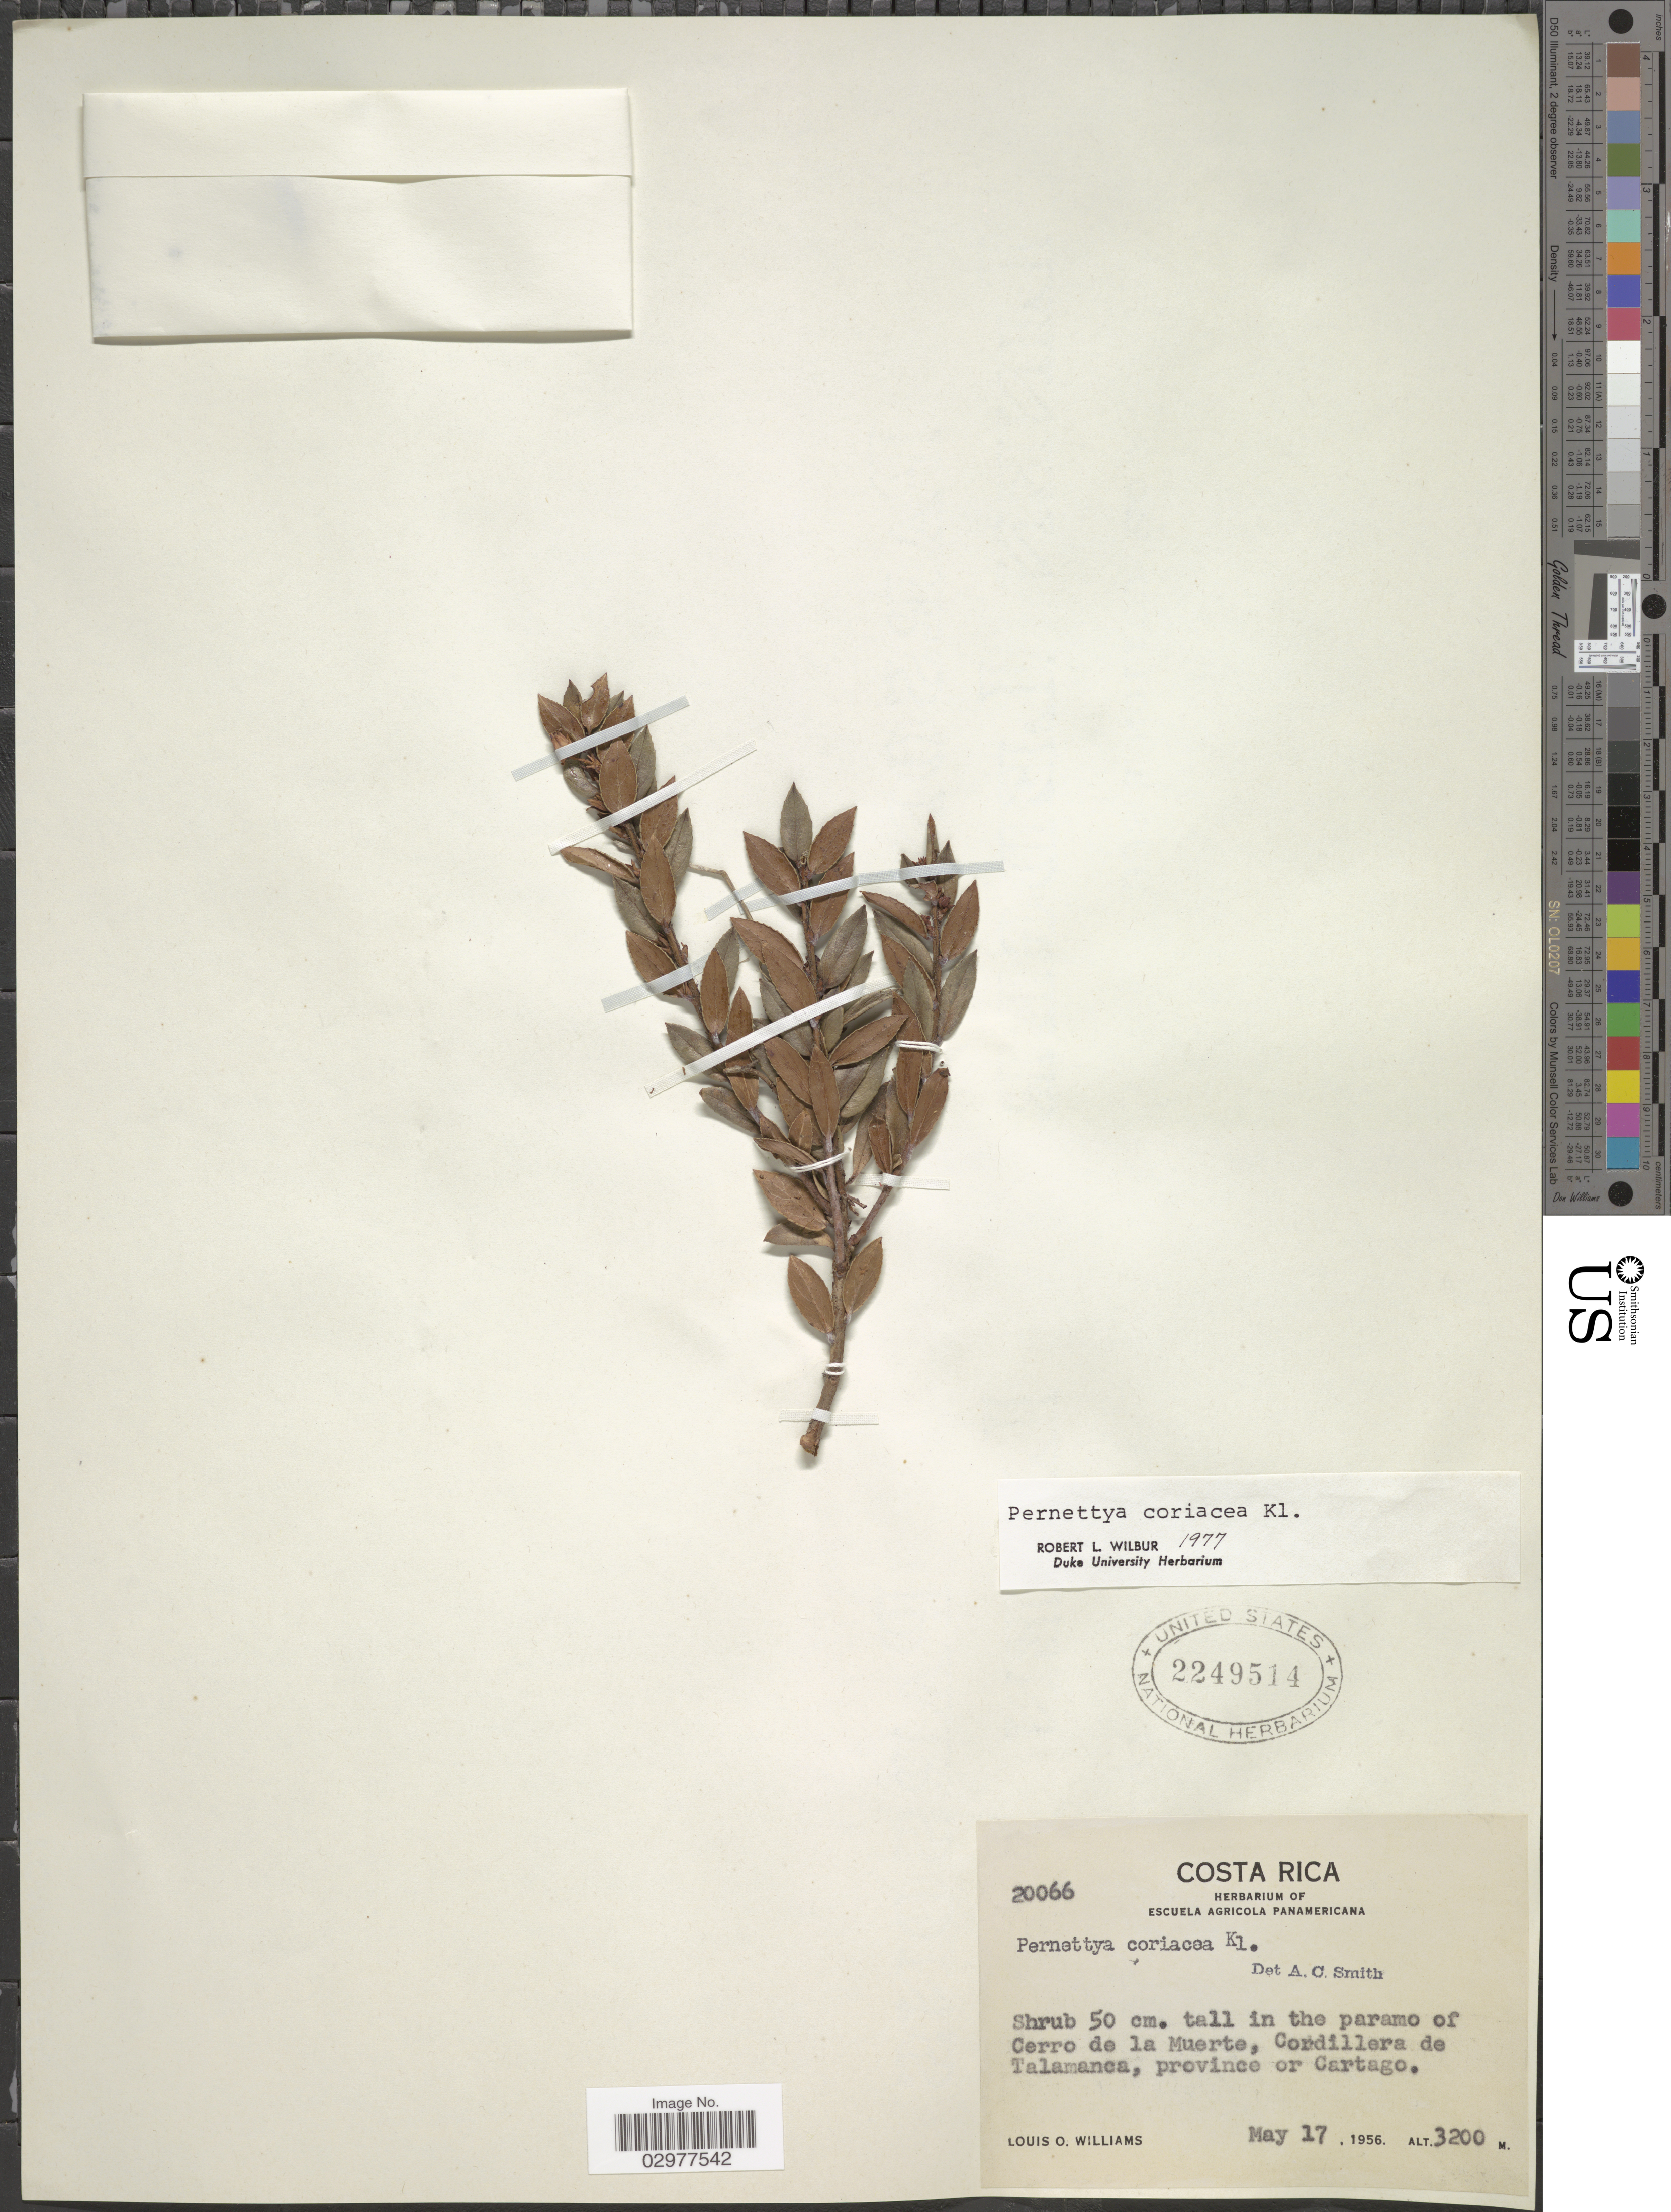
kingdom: Plantae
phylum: Tracheophyta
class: Magnoliopsida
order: Ericales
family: Ericaceae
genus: Pernettya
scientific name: Pernettya prostrata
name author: (Cav.) DC.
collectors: L. O. Williams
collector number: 20066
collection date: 1956-05-17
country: Costa Rica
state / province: Cartago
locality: Cerro de la Muerte, Cordillera de Talamanca.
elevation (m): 3200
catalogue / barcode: US 2249514